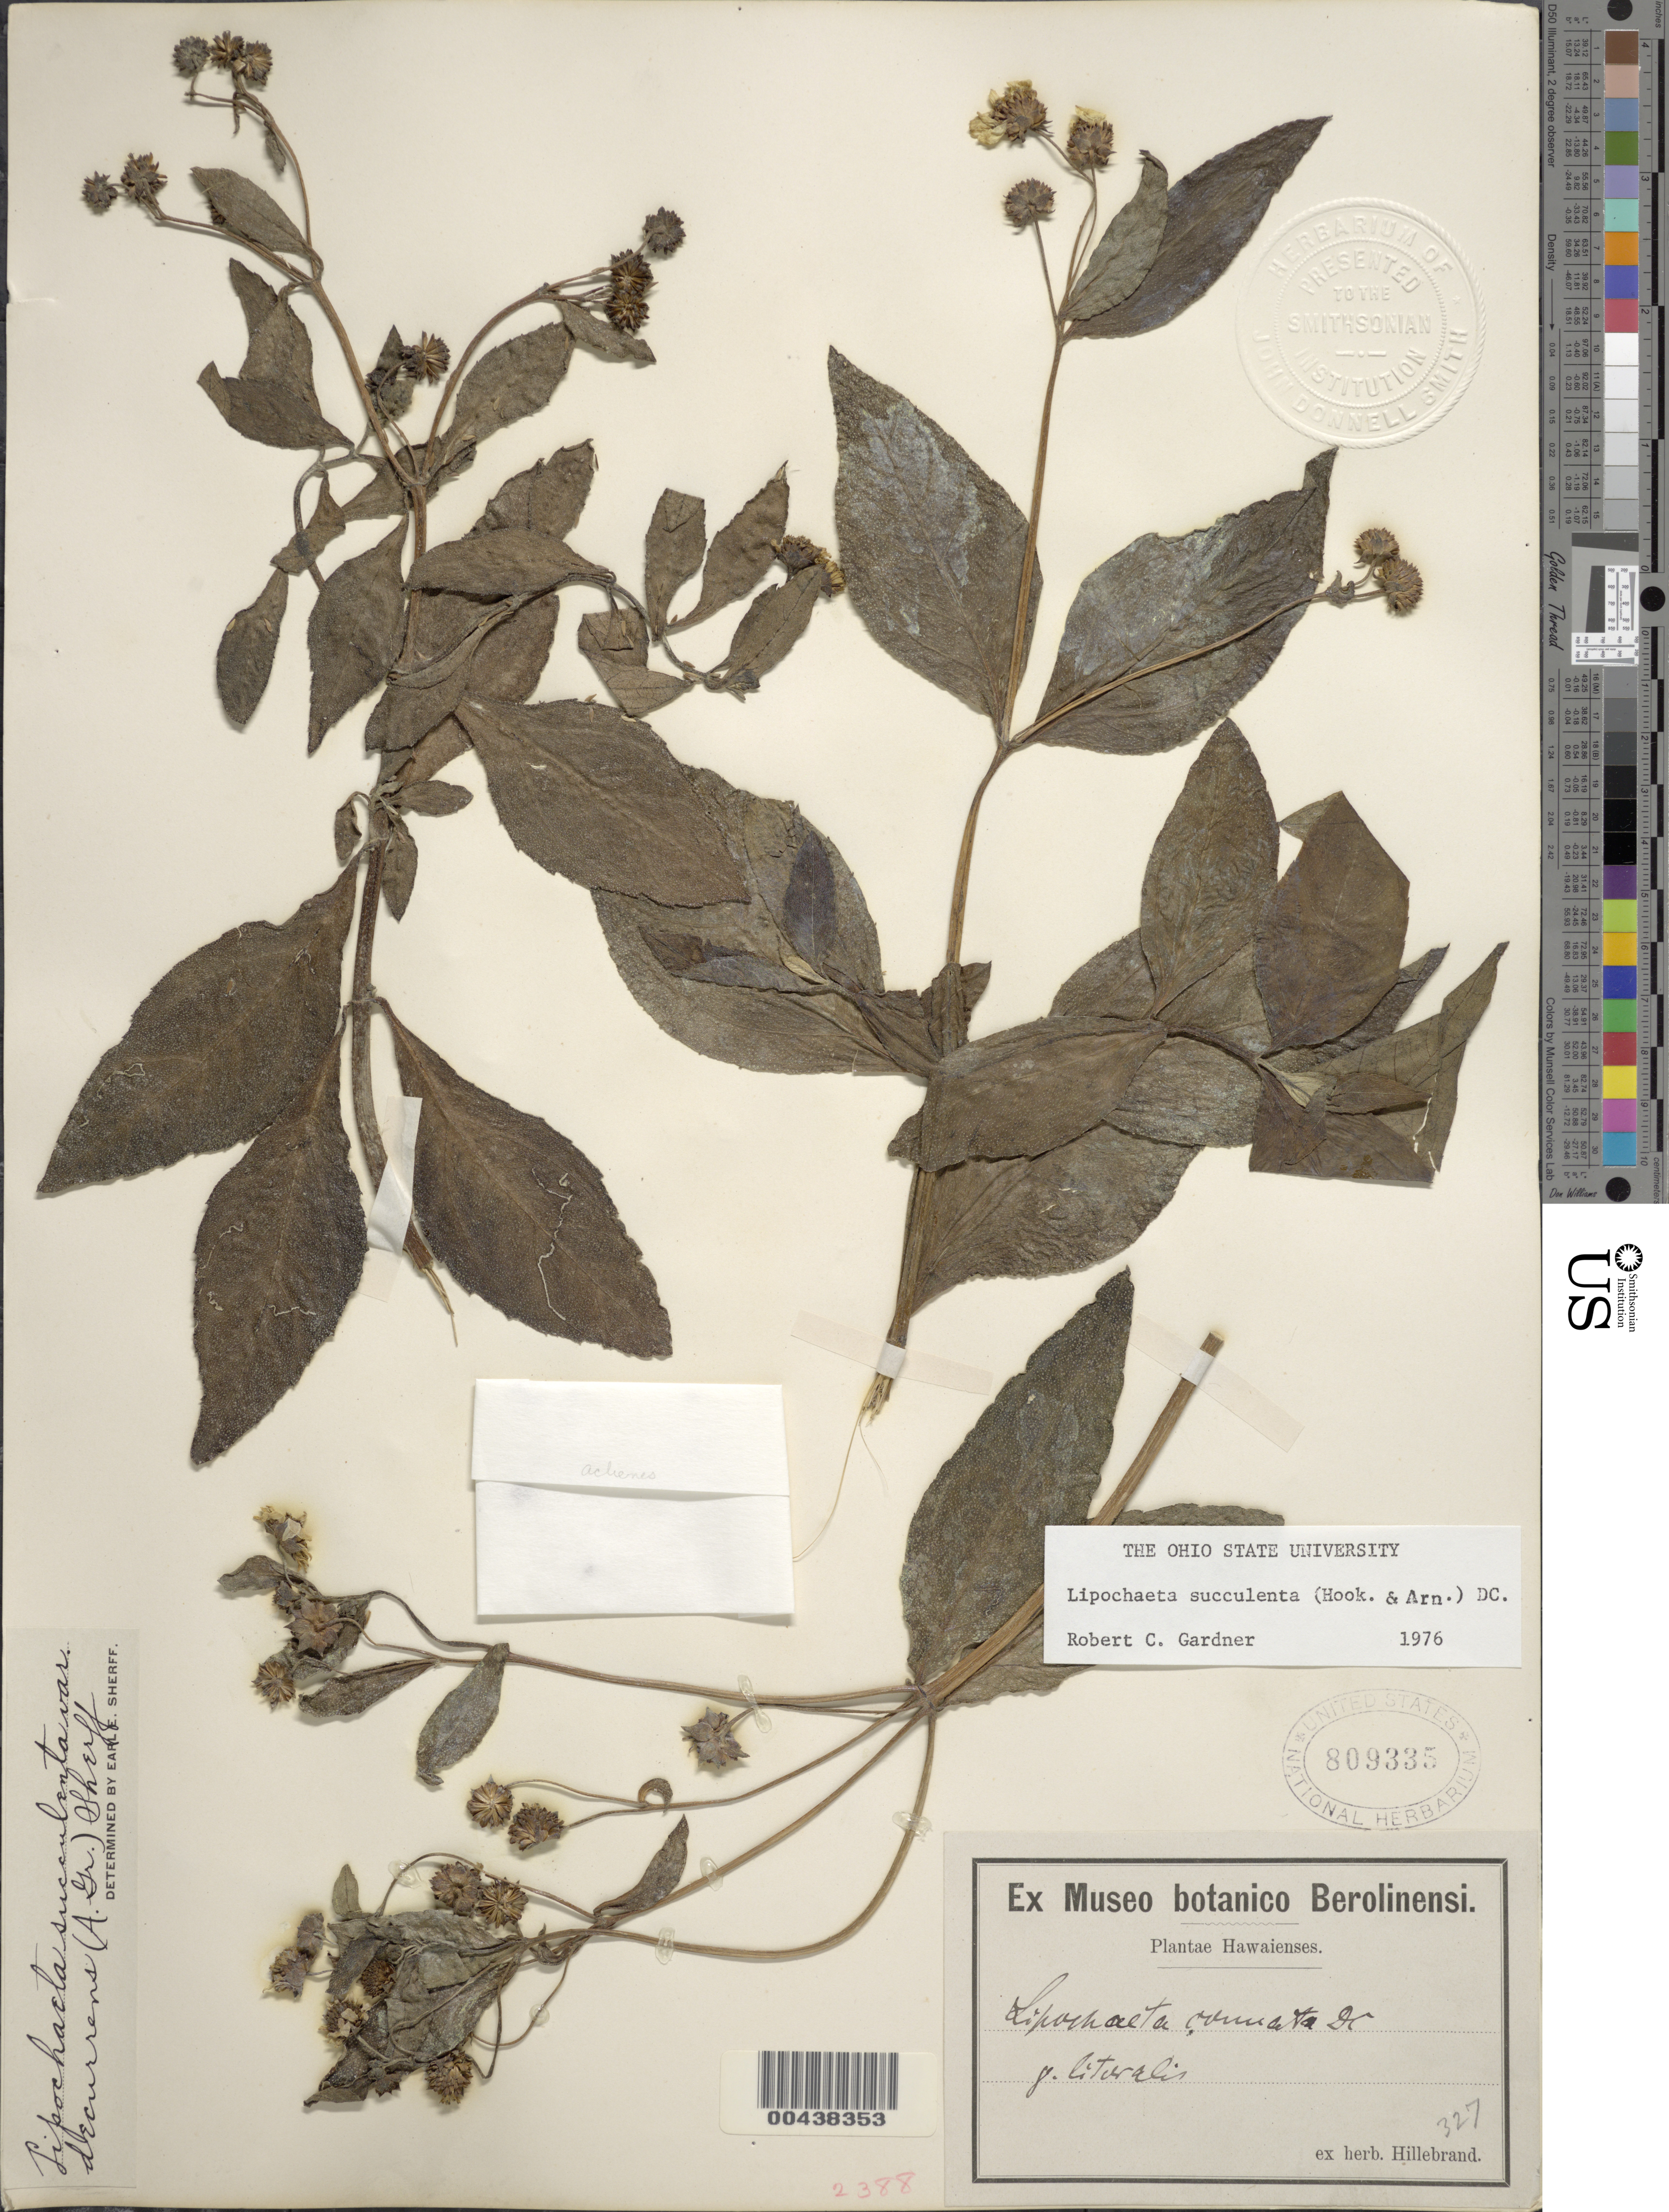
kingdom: Plantae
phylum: Tracheophyta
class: Magnoliopsida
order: Asterales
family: Asteraceae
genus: Lipochaeta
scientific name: Lipochaeta succulenta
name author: (Hook. & Arn.) DC.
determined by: Gardner, R. C.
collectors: W. Hillebrand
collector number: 327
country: United States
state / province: Hawaii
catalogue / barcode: US 809335